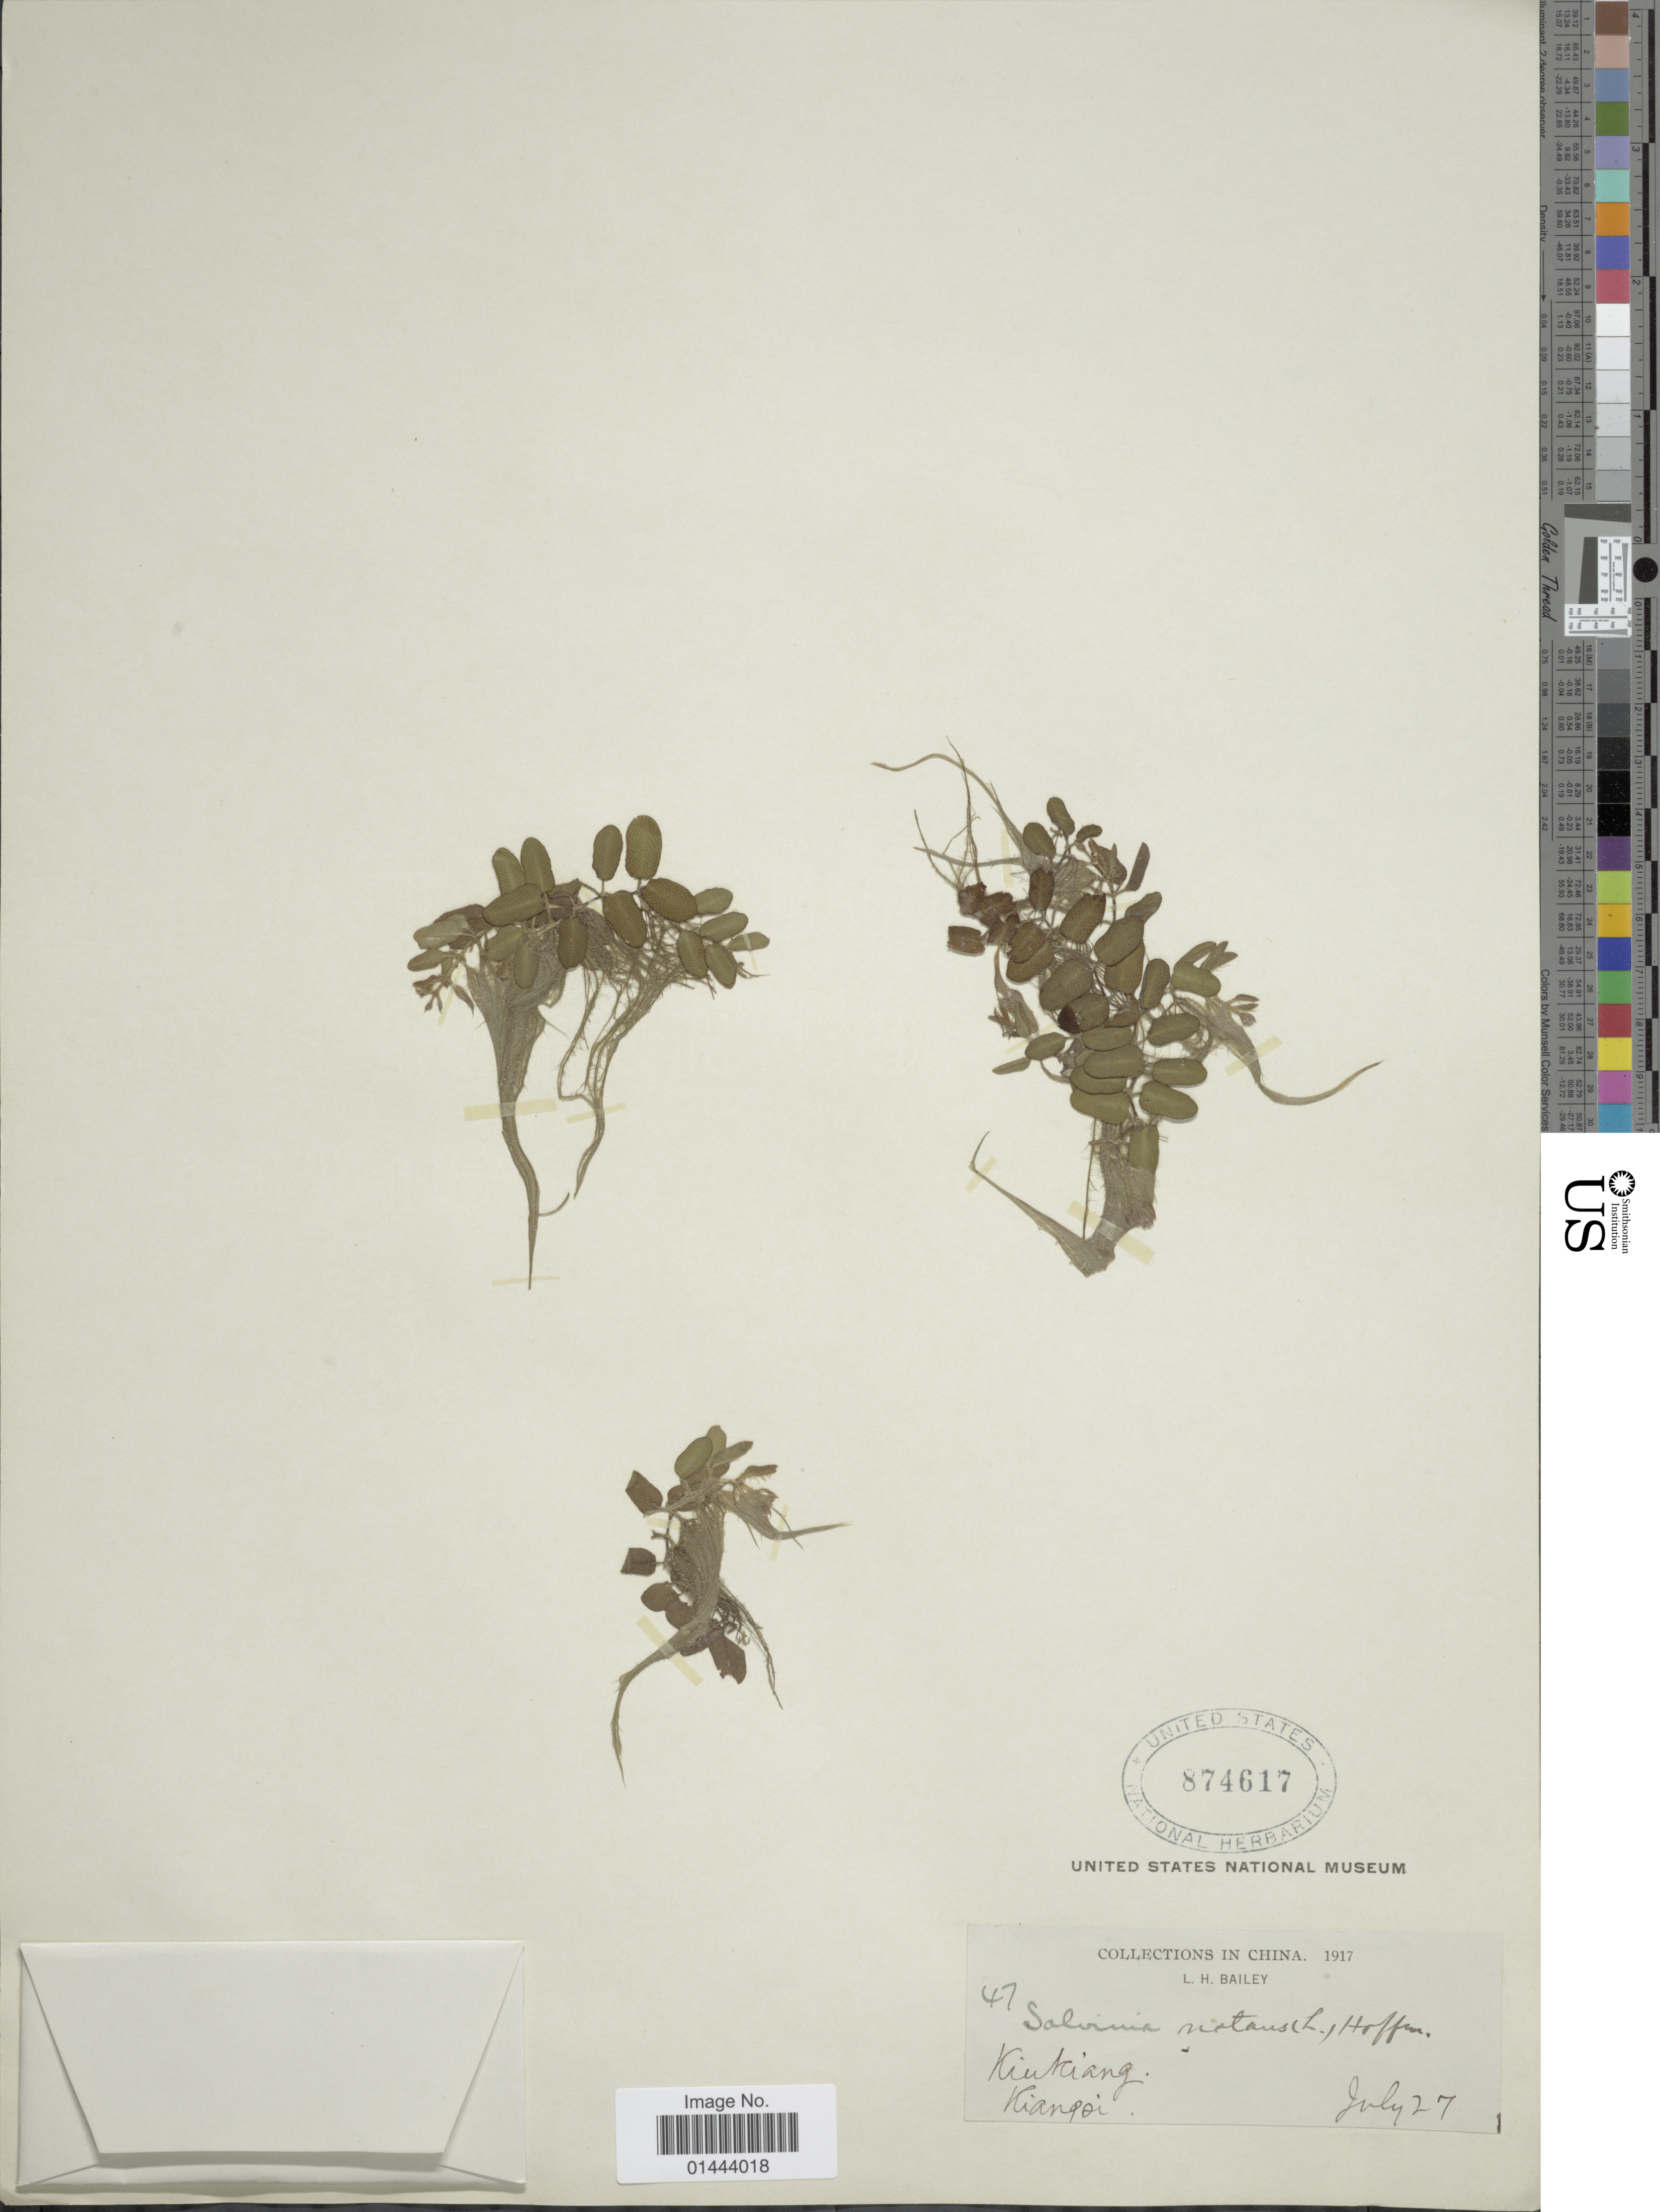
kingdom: Plantae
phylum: Tracheophyta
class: Polypodiopsida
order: Salviniales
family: Salviniaceae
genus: Salvinia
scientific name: Salvinia natans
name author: (L.) All.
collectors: L. H. Bailey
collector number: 47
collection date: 1917-07-27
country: China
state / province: Jiangsu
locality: Kiukiang, Kiangsi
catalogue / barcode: US 874617